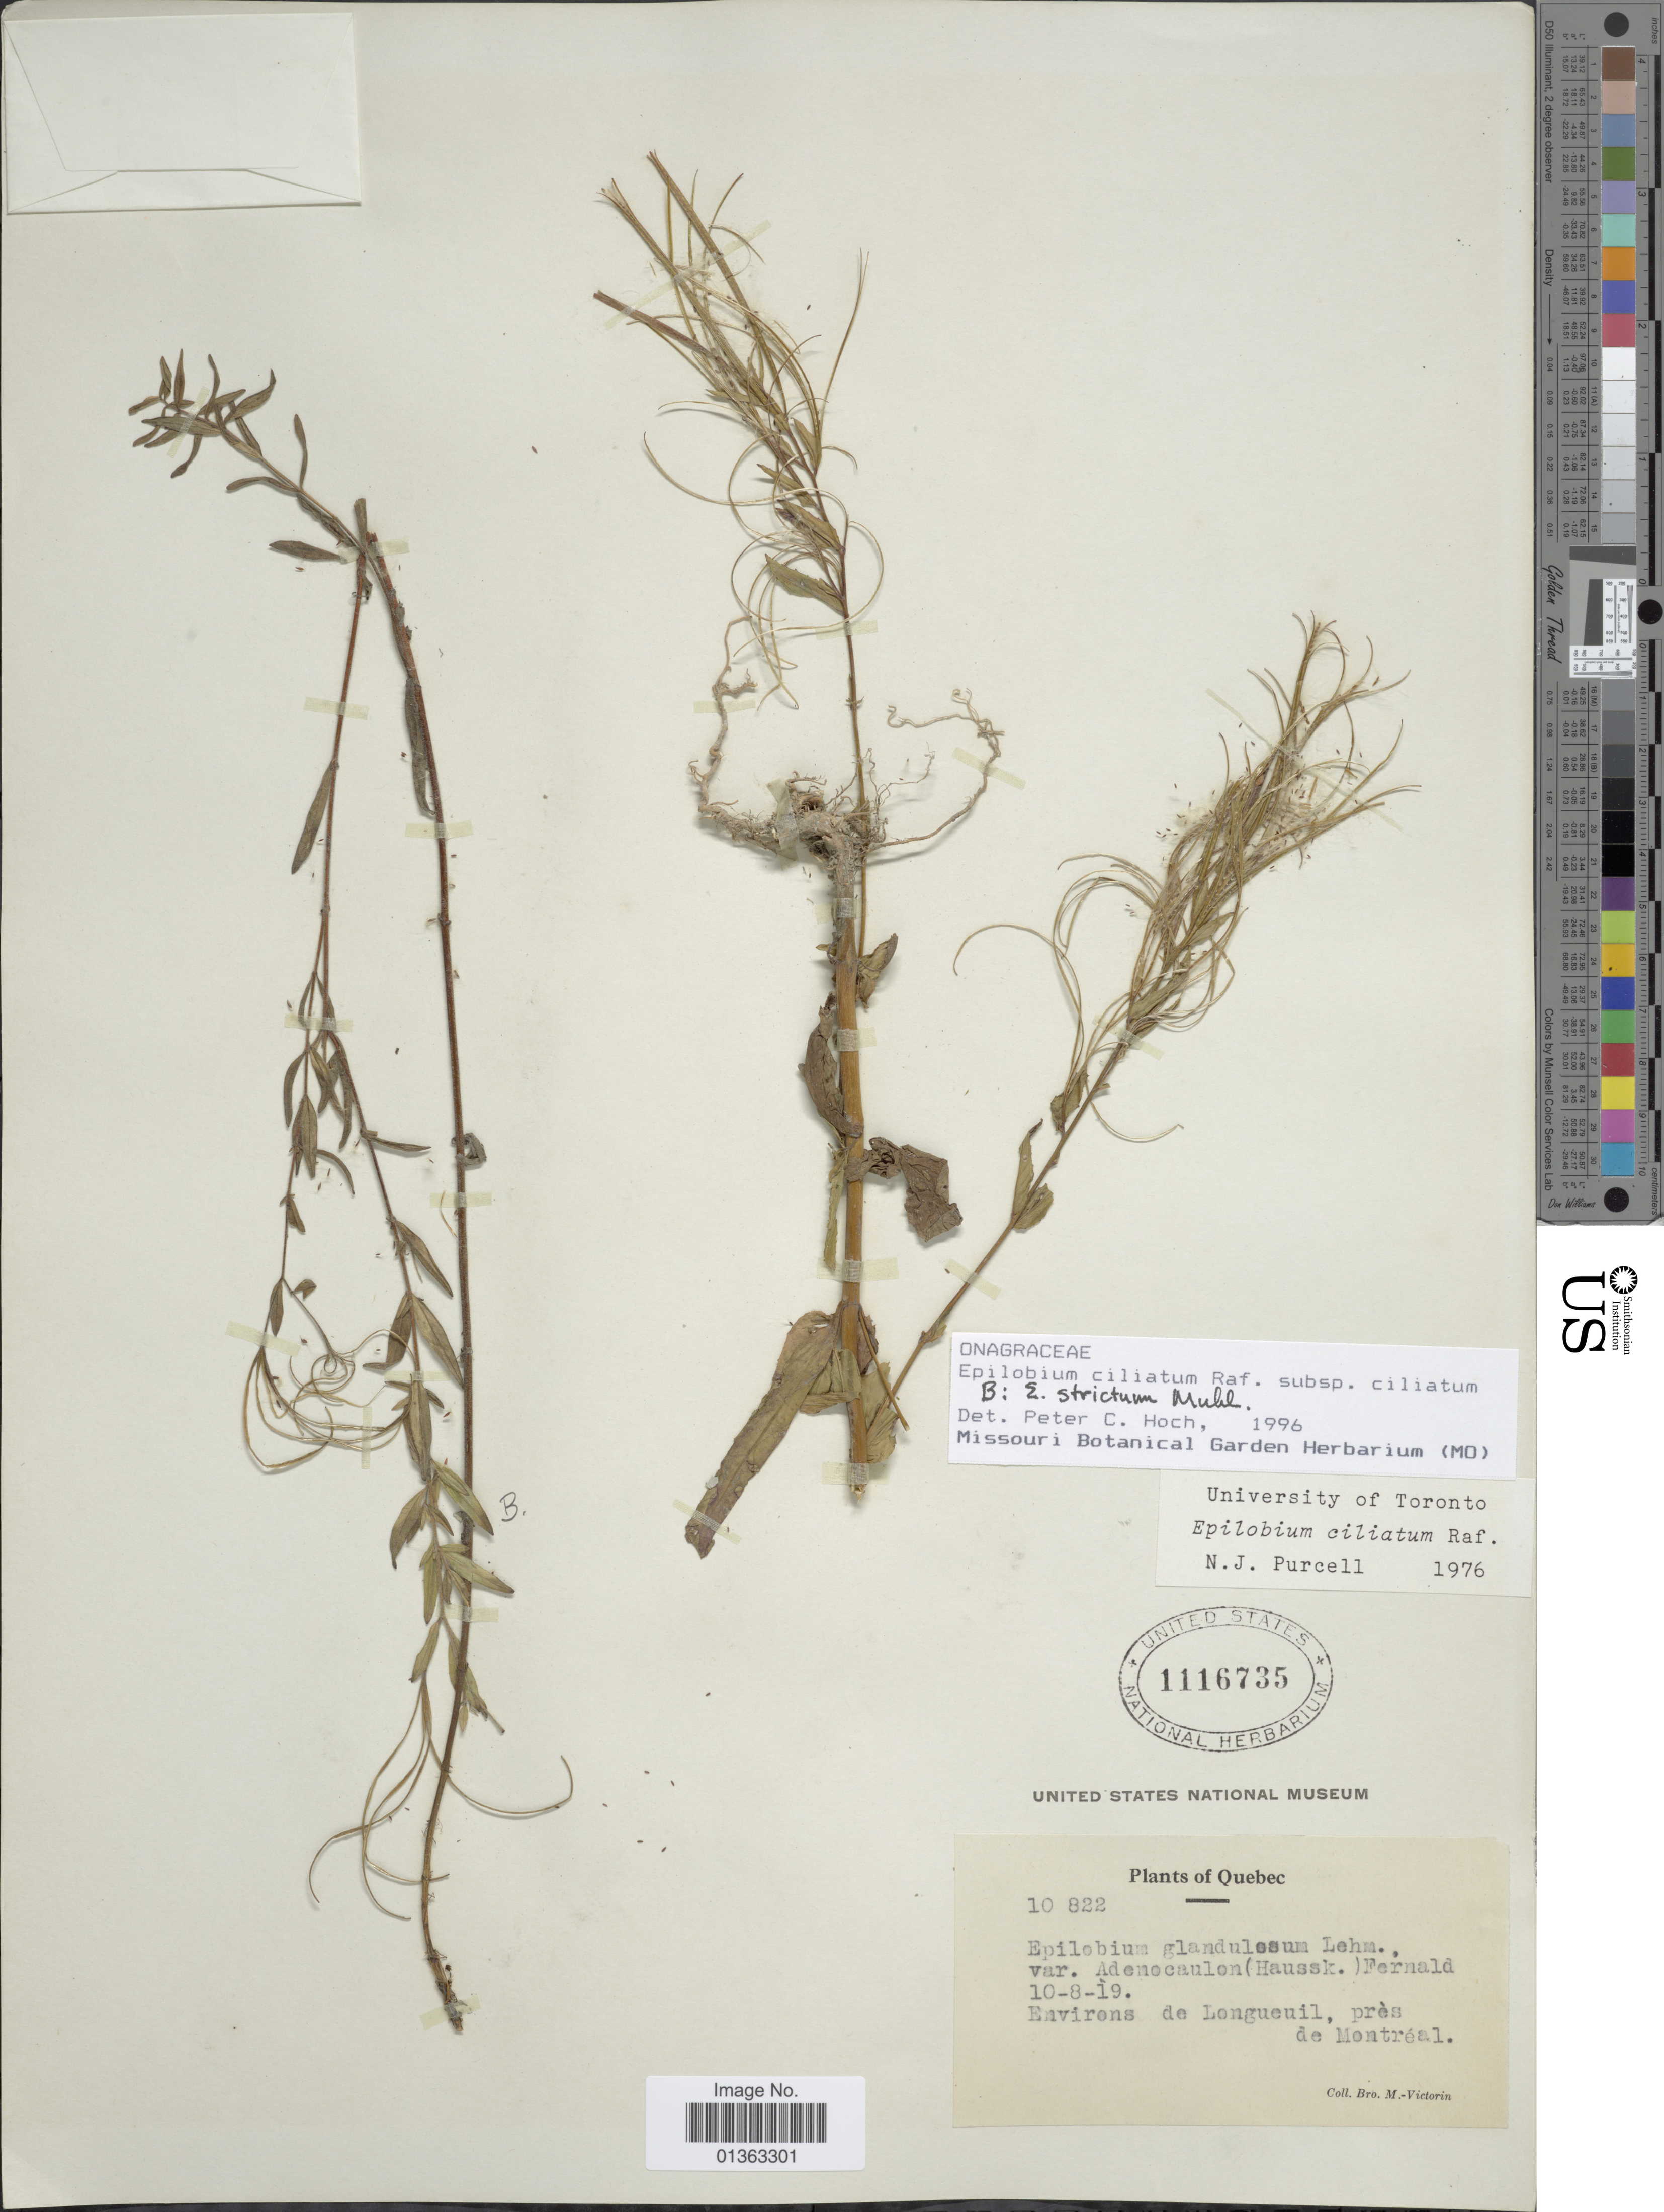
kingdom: Plantae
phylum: Tracheophyta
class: Magnoliopsida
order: Myrtales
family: Onagraceae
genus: Epilobium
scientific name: Epilobium ciliatum subsp. ciliatum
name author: Raf.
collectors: Fr. Marie-Victorin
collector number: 10822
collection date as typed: Transcribed d/m/y: 10/8/19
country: Canada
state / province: Quebec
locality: Environs de Longueuil, près de Montréal.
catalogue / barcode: US 1116735